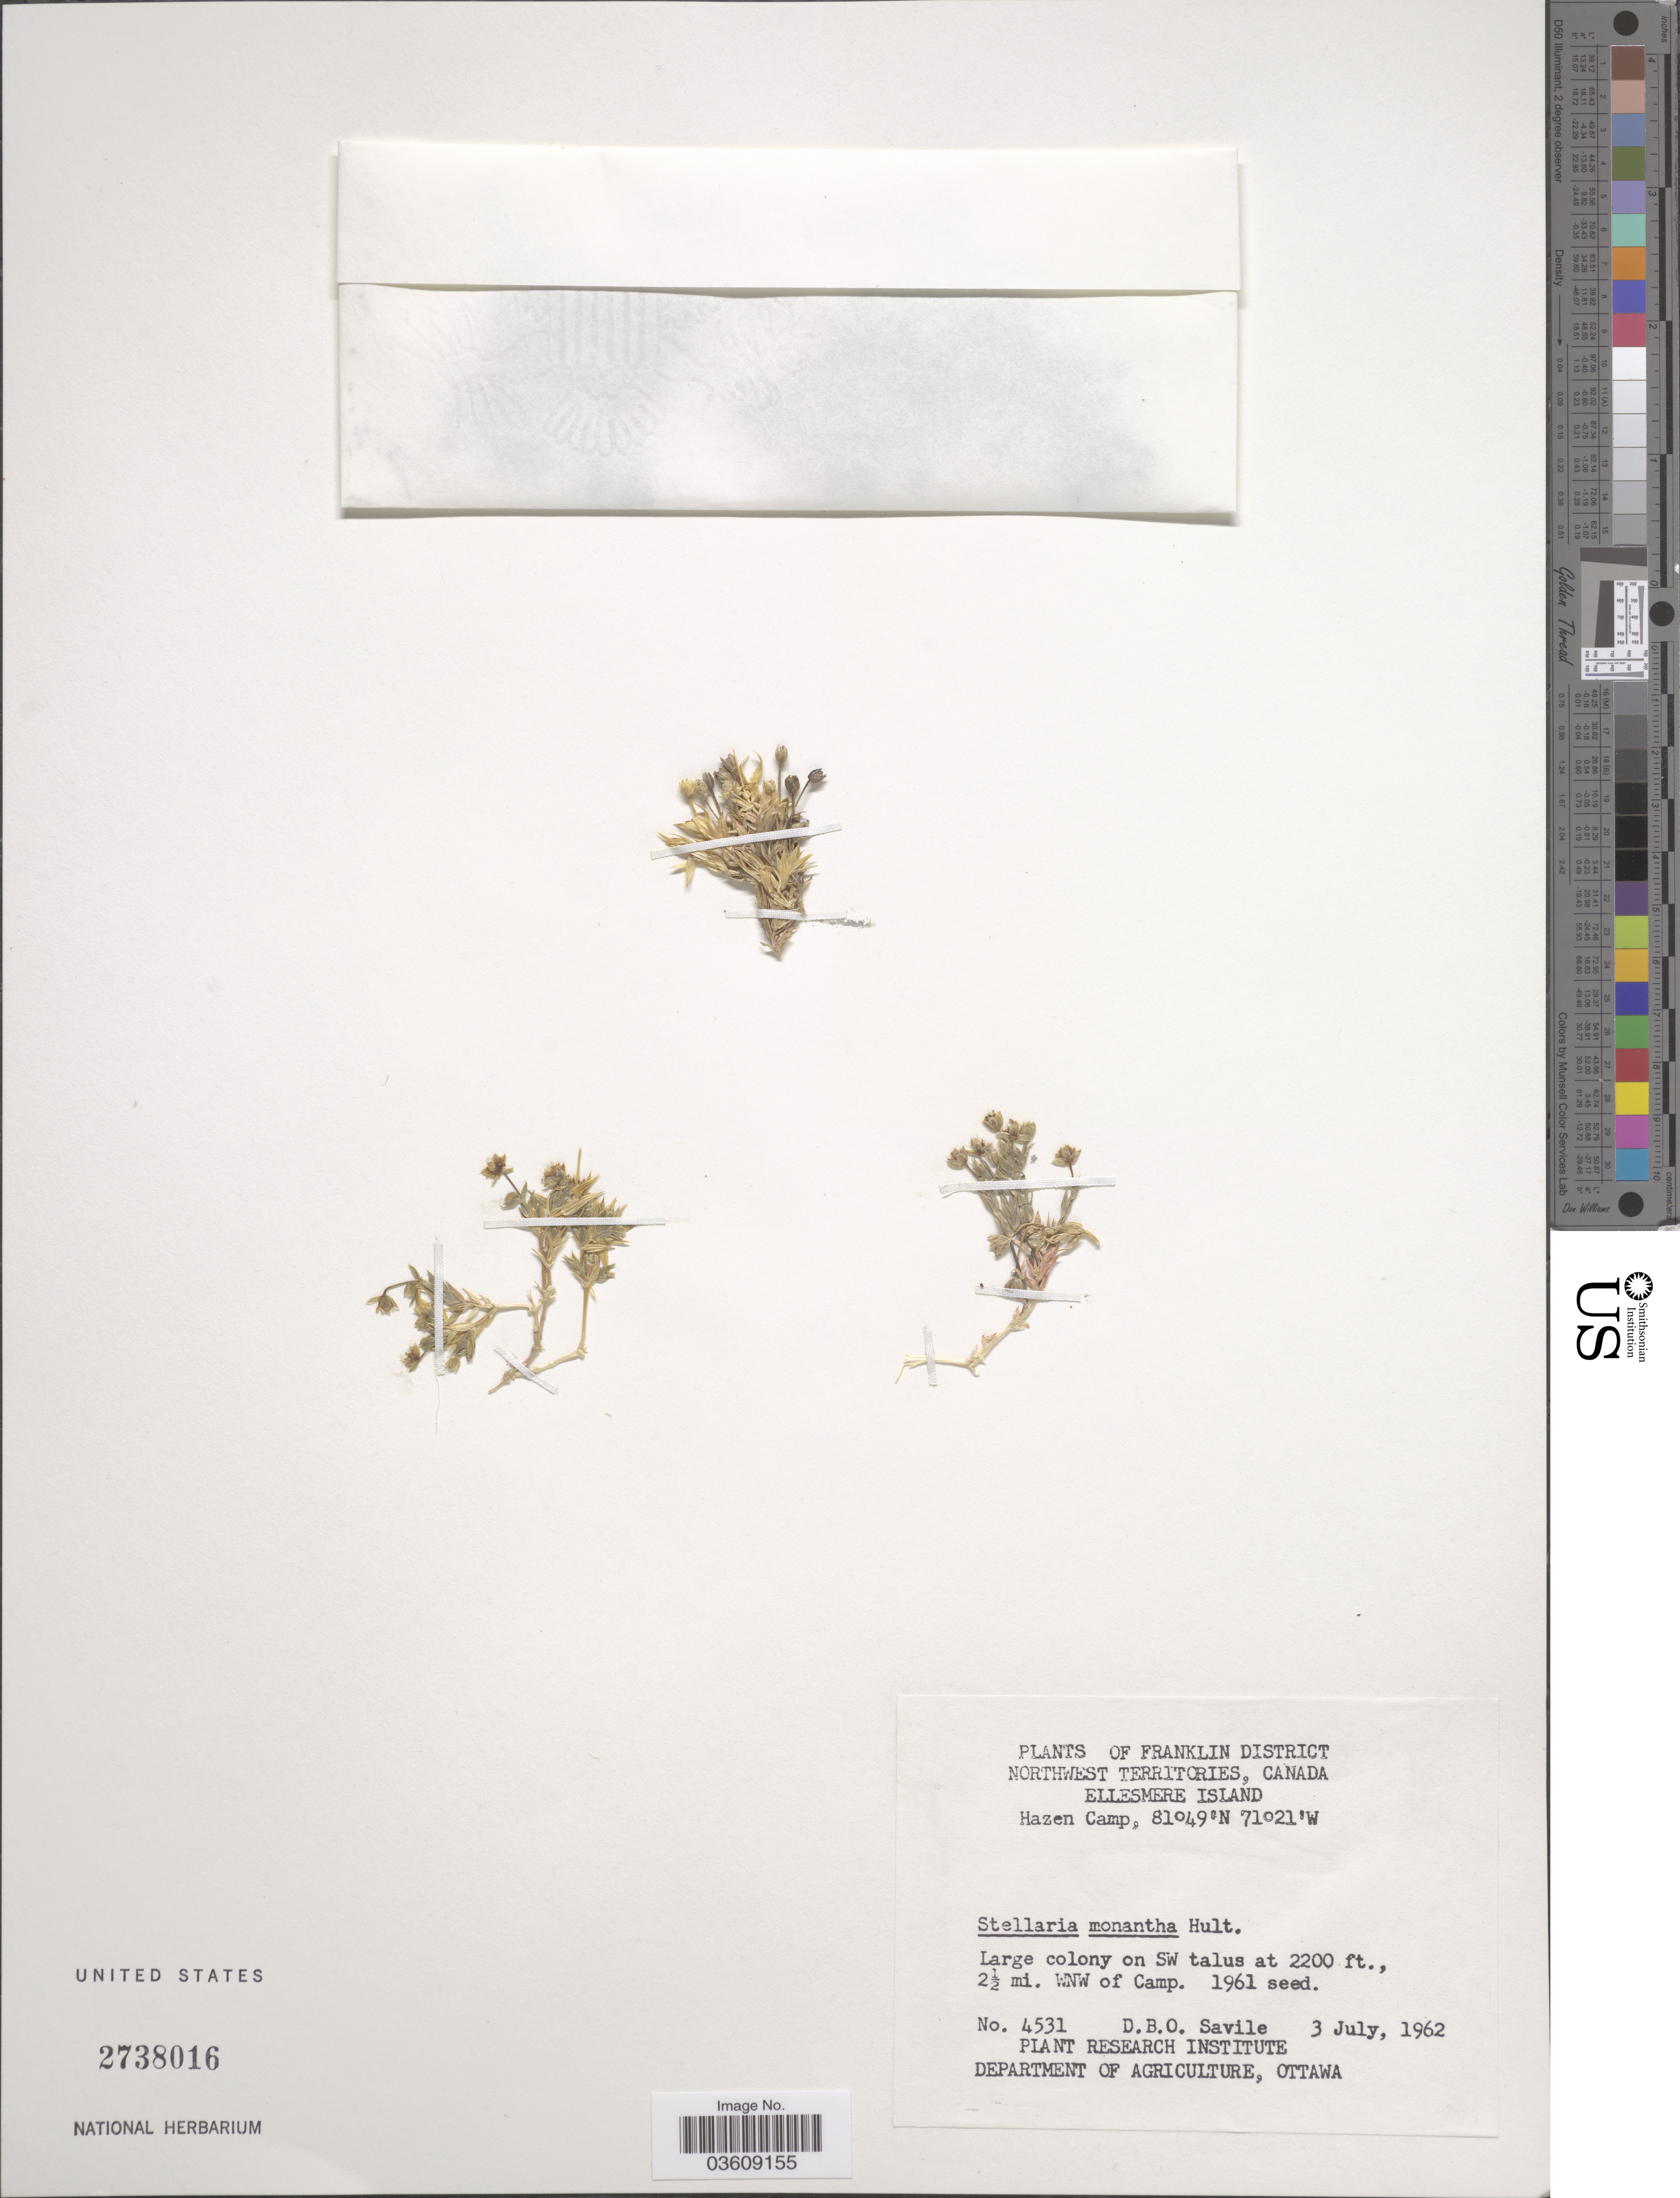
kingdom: Plantae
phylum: Tracheophyta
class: Magnoliopsida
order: Caryophyllales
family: Caryophyllaceae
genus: Stellaria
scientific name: Stellaria monantha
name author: Hultén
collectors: D. Savile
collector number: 4531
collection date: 1962-07-03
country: Canada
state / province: Northwest Territories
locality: Franklin District. Ellesmere Island. 2½ mi. WNW of Camp.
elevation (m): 671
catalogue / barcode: US 2738016